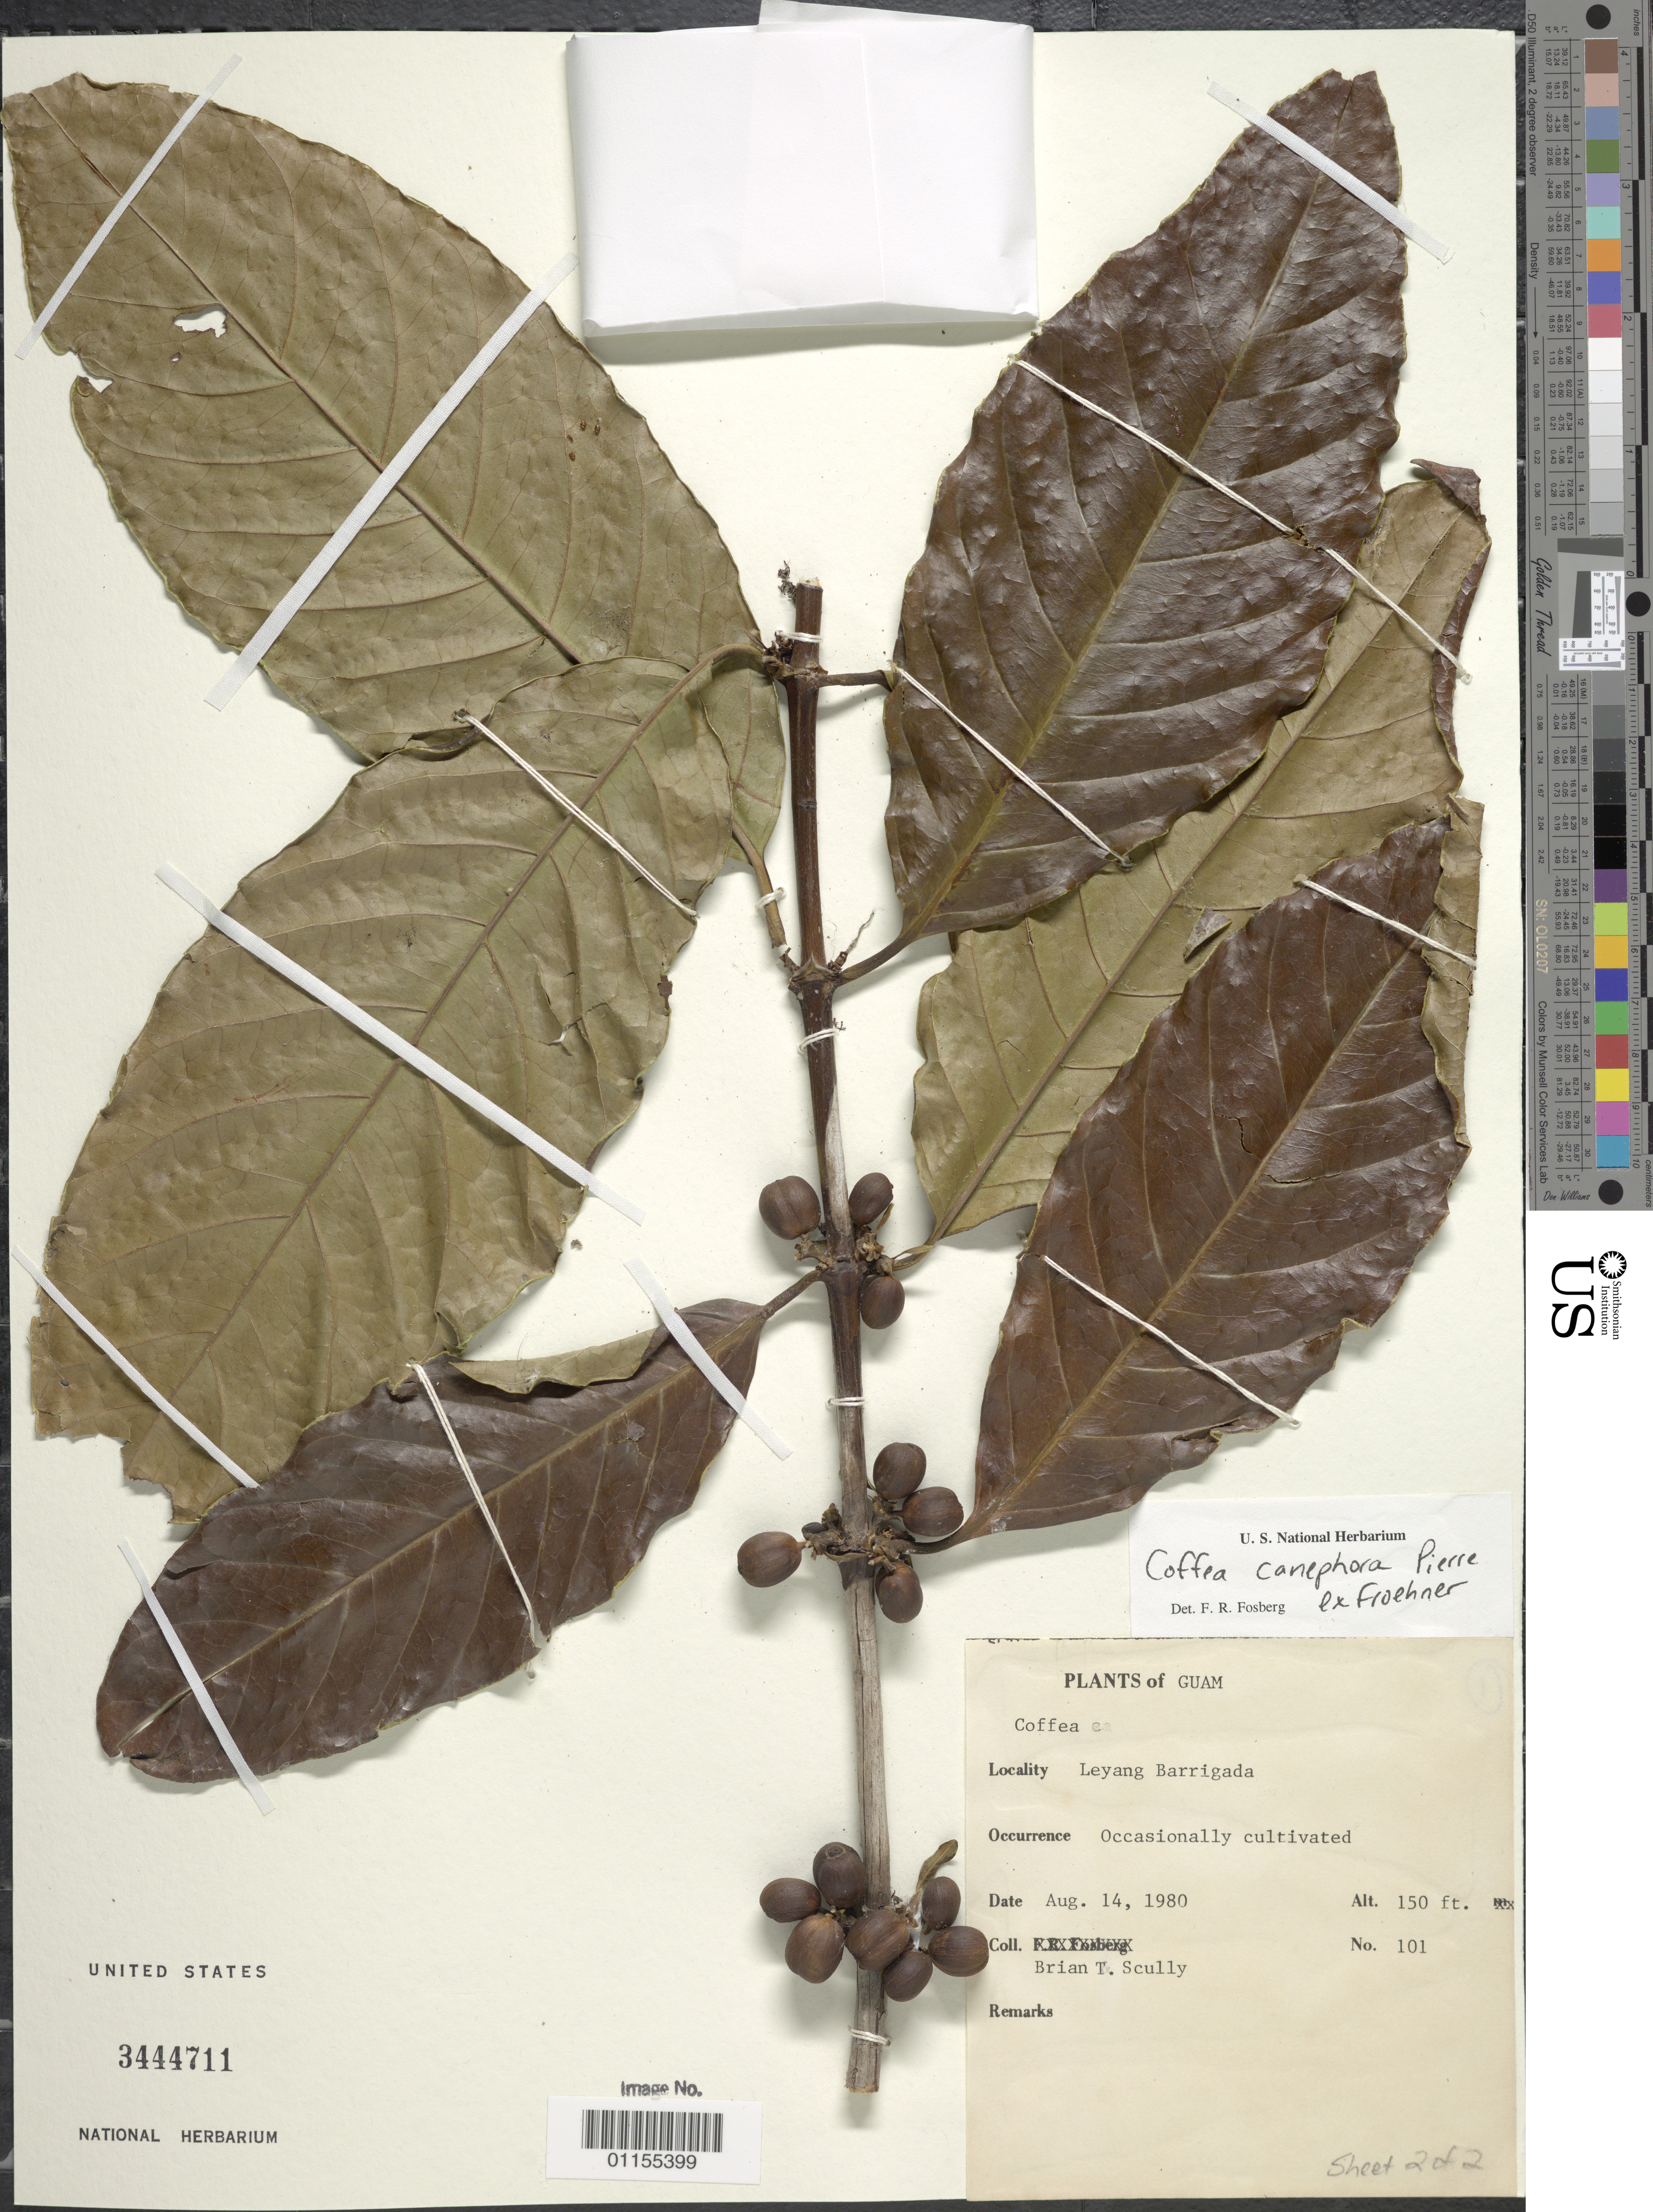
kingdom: Plantae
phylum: Tracheophyta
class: Magnoliopsida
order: Gentianales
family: Rubiaceae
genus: Coffea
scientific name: Coffea canephora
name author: Pierre ex A. Cunn.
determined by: Fosberg, F. R.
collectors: B. Scully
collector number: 101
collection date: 1980-08-14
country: Guam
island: Guam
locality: Leyang Barrigada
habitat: Occasionally cultivated.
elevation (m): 46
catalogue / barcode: US 3444711